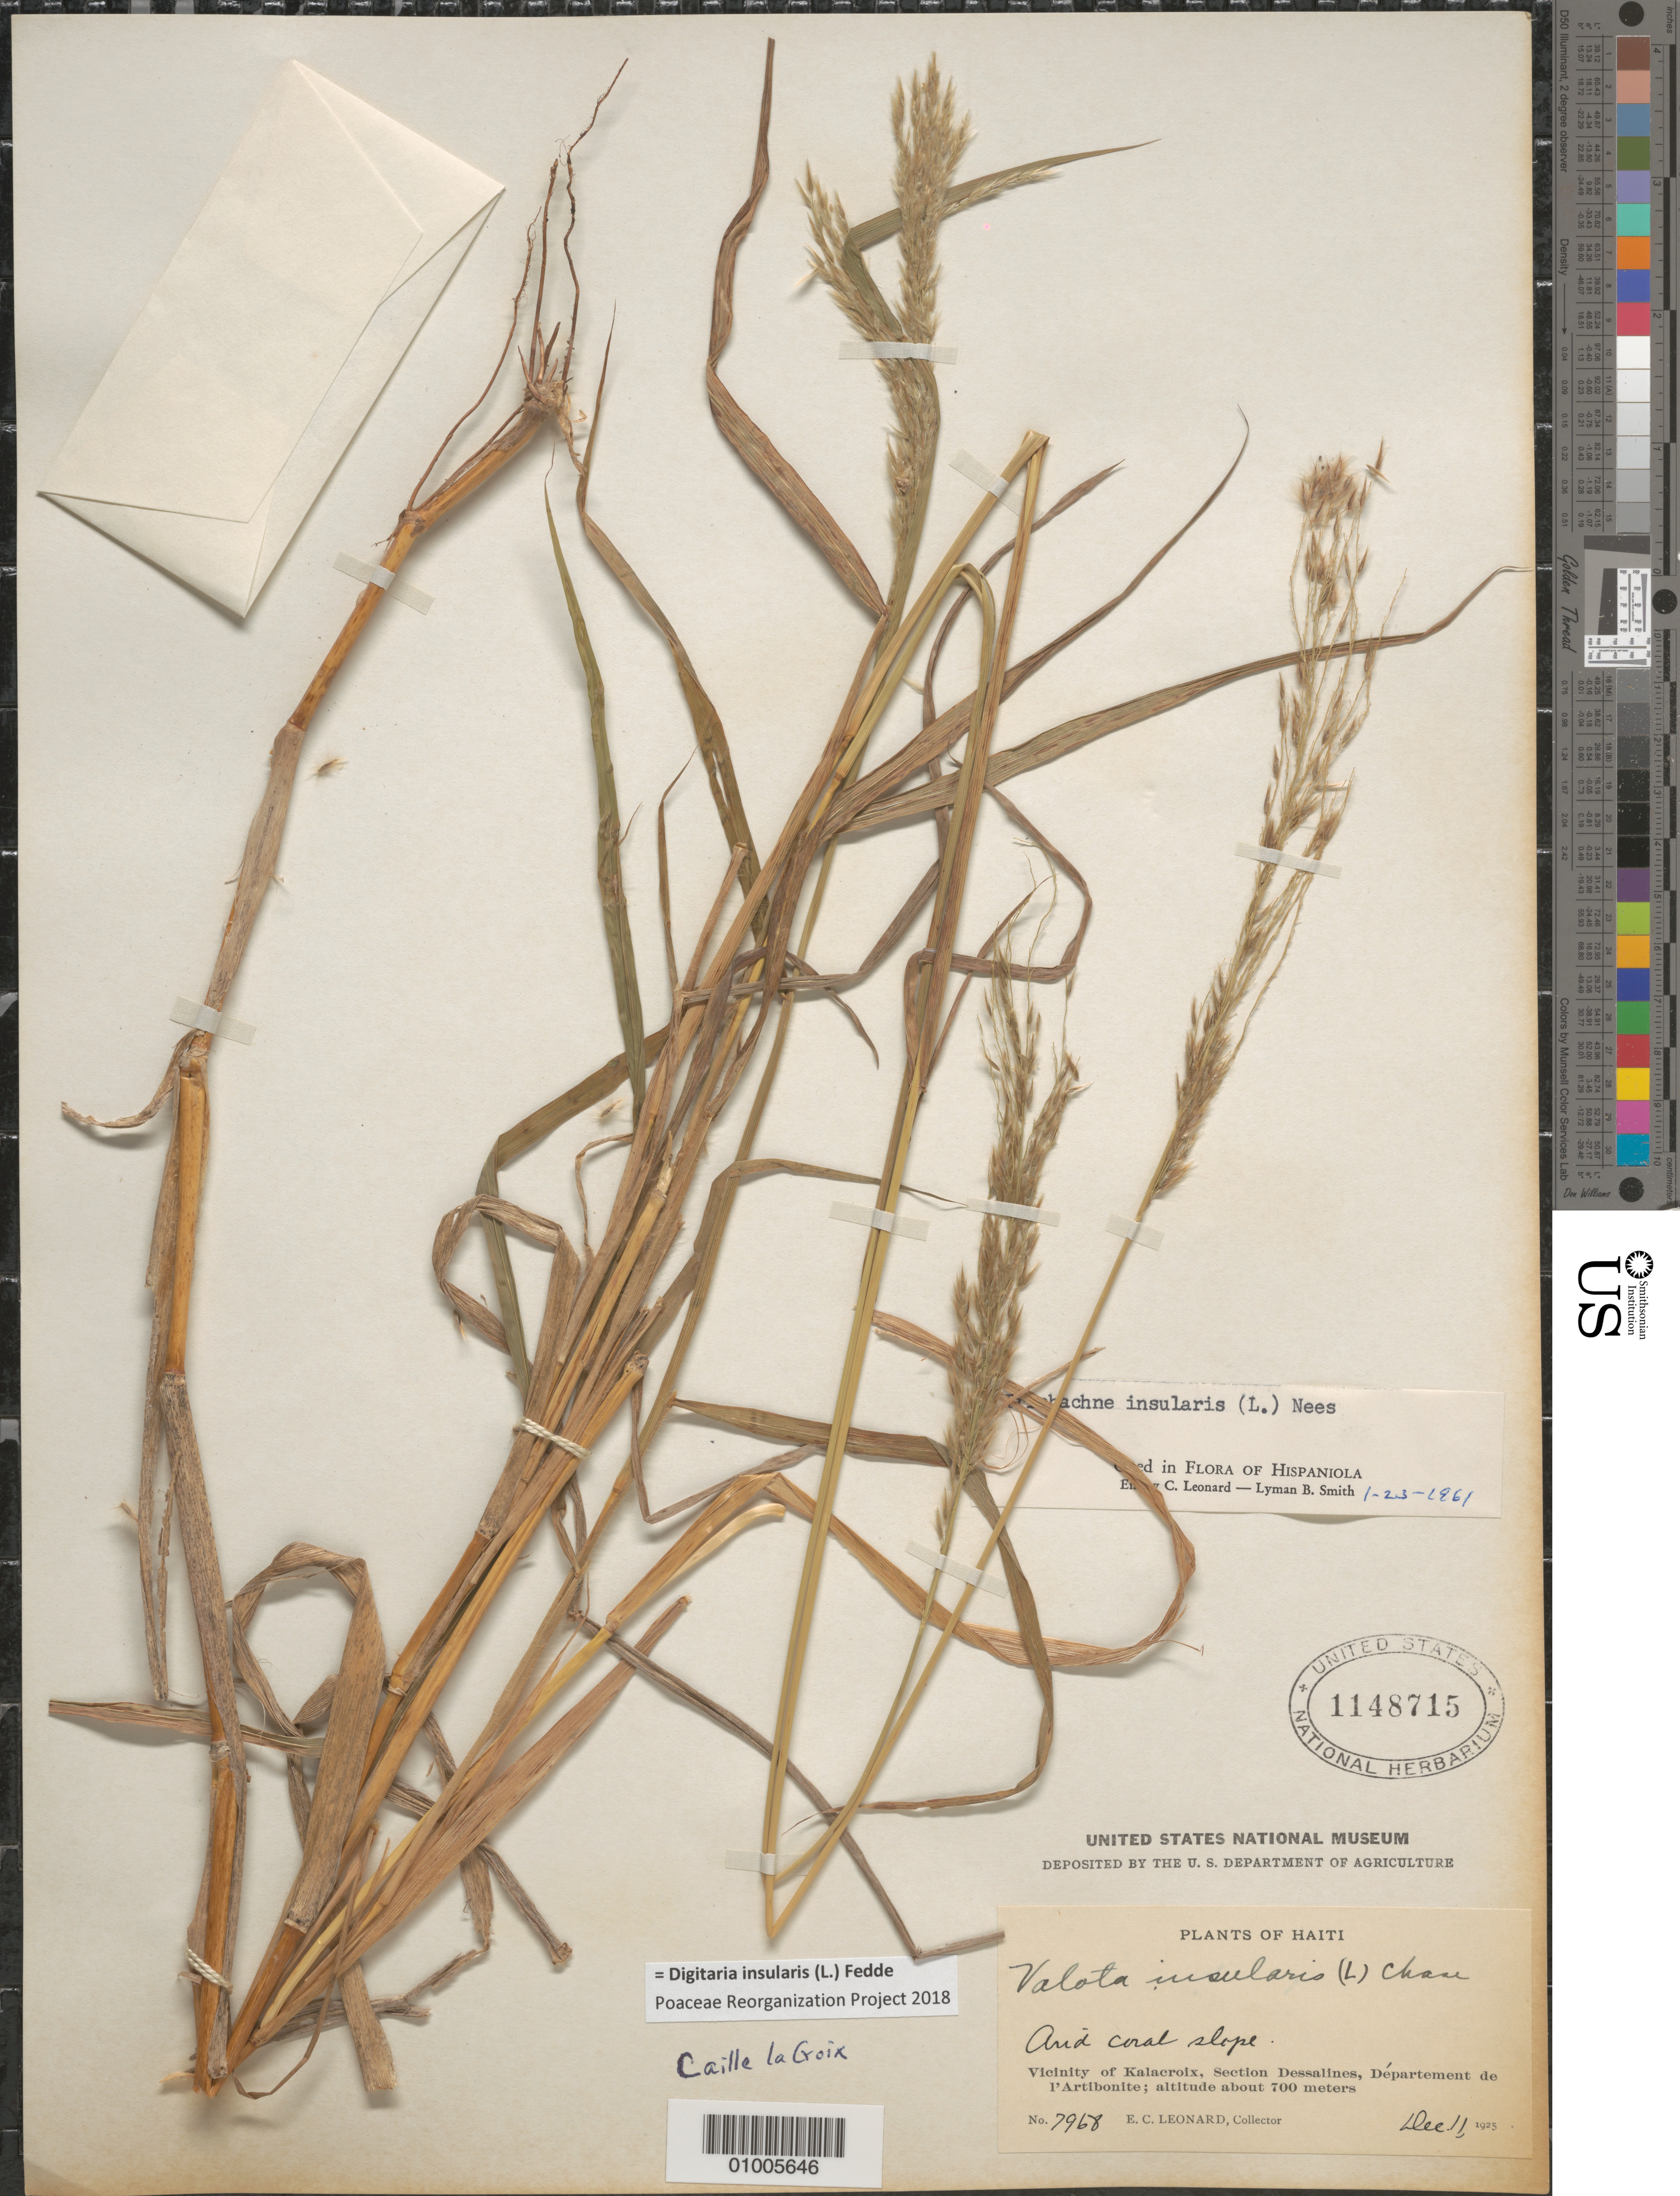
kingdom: Plantae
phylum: Tracheophyta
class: Liliopsida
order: Poales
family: Poaceae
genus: Digitaria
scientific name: Digitaria insularis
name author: (L.) Mez ex Ekman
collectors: E. C. Leonard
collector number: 7968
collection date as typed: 11 Dec 1925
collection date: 1925-12-11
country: Haiti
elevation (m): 700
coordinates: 0 N, 0 E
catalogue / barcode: US 1148715